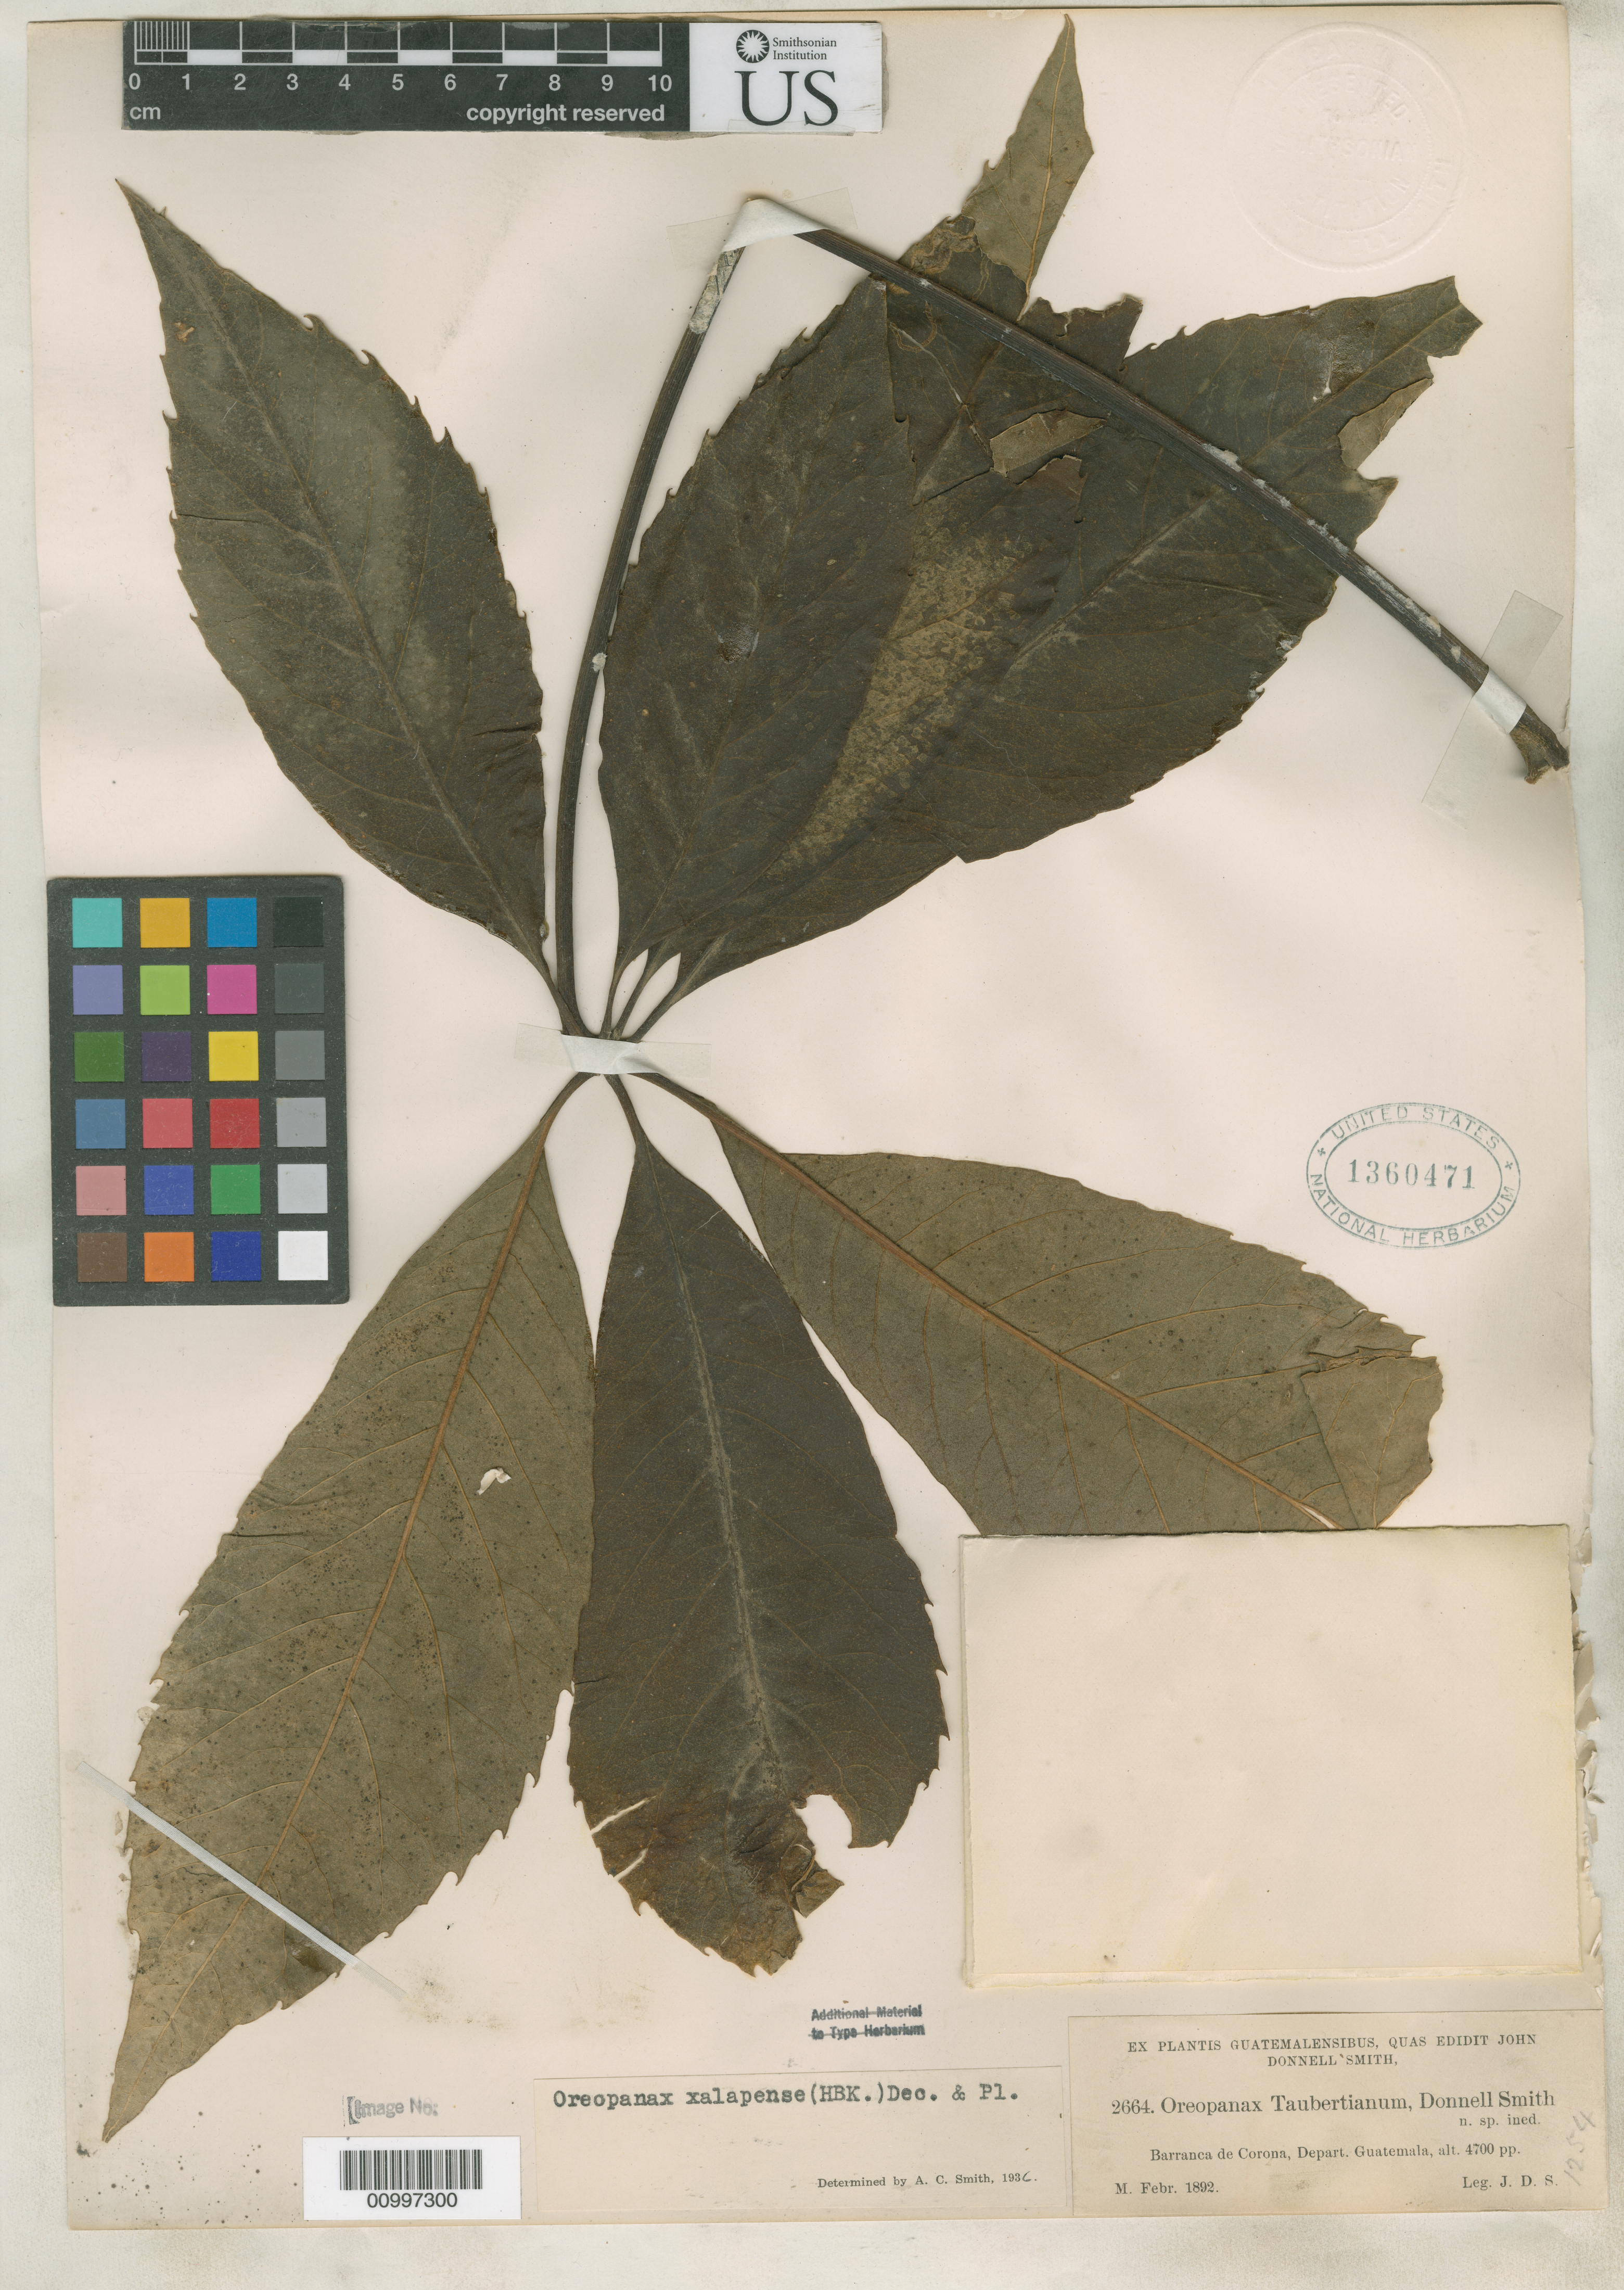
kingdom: Plantae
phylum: Tracheophyta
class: Magnoliopsida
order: Apiales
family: Araliaceae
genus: Oreopanax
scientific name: Oreopanax taubertianus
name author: Donn. Sm.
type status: Syntype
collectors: J. Donnell Smith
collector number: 2664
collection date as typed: Feb 1892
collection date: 1892-02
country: Guatemala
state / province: Guatemala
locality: Barranca de Corona.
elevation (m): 1433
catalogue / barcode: US 1366471